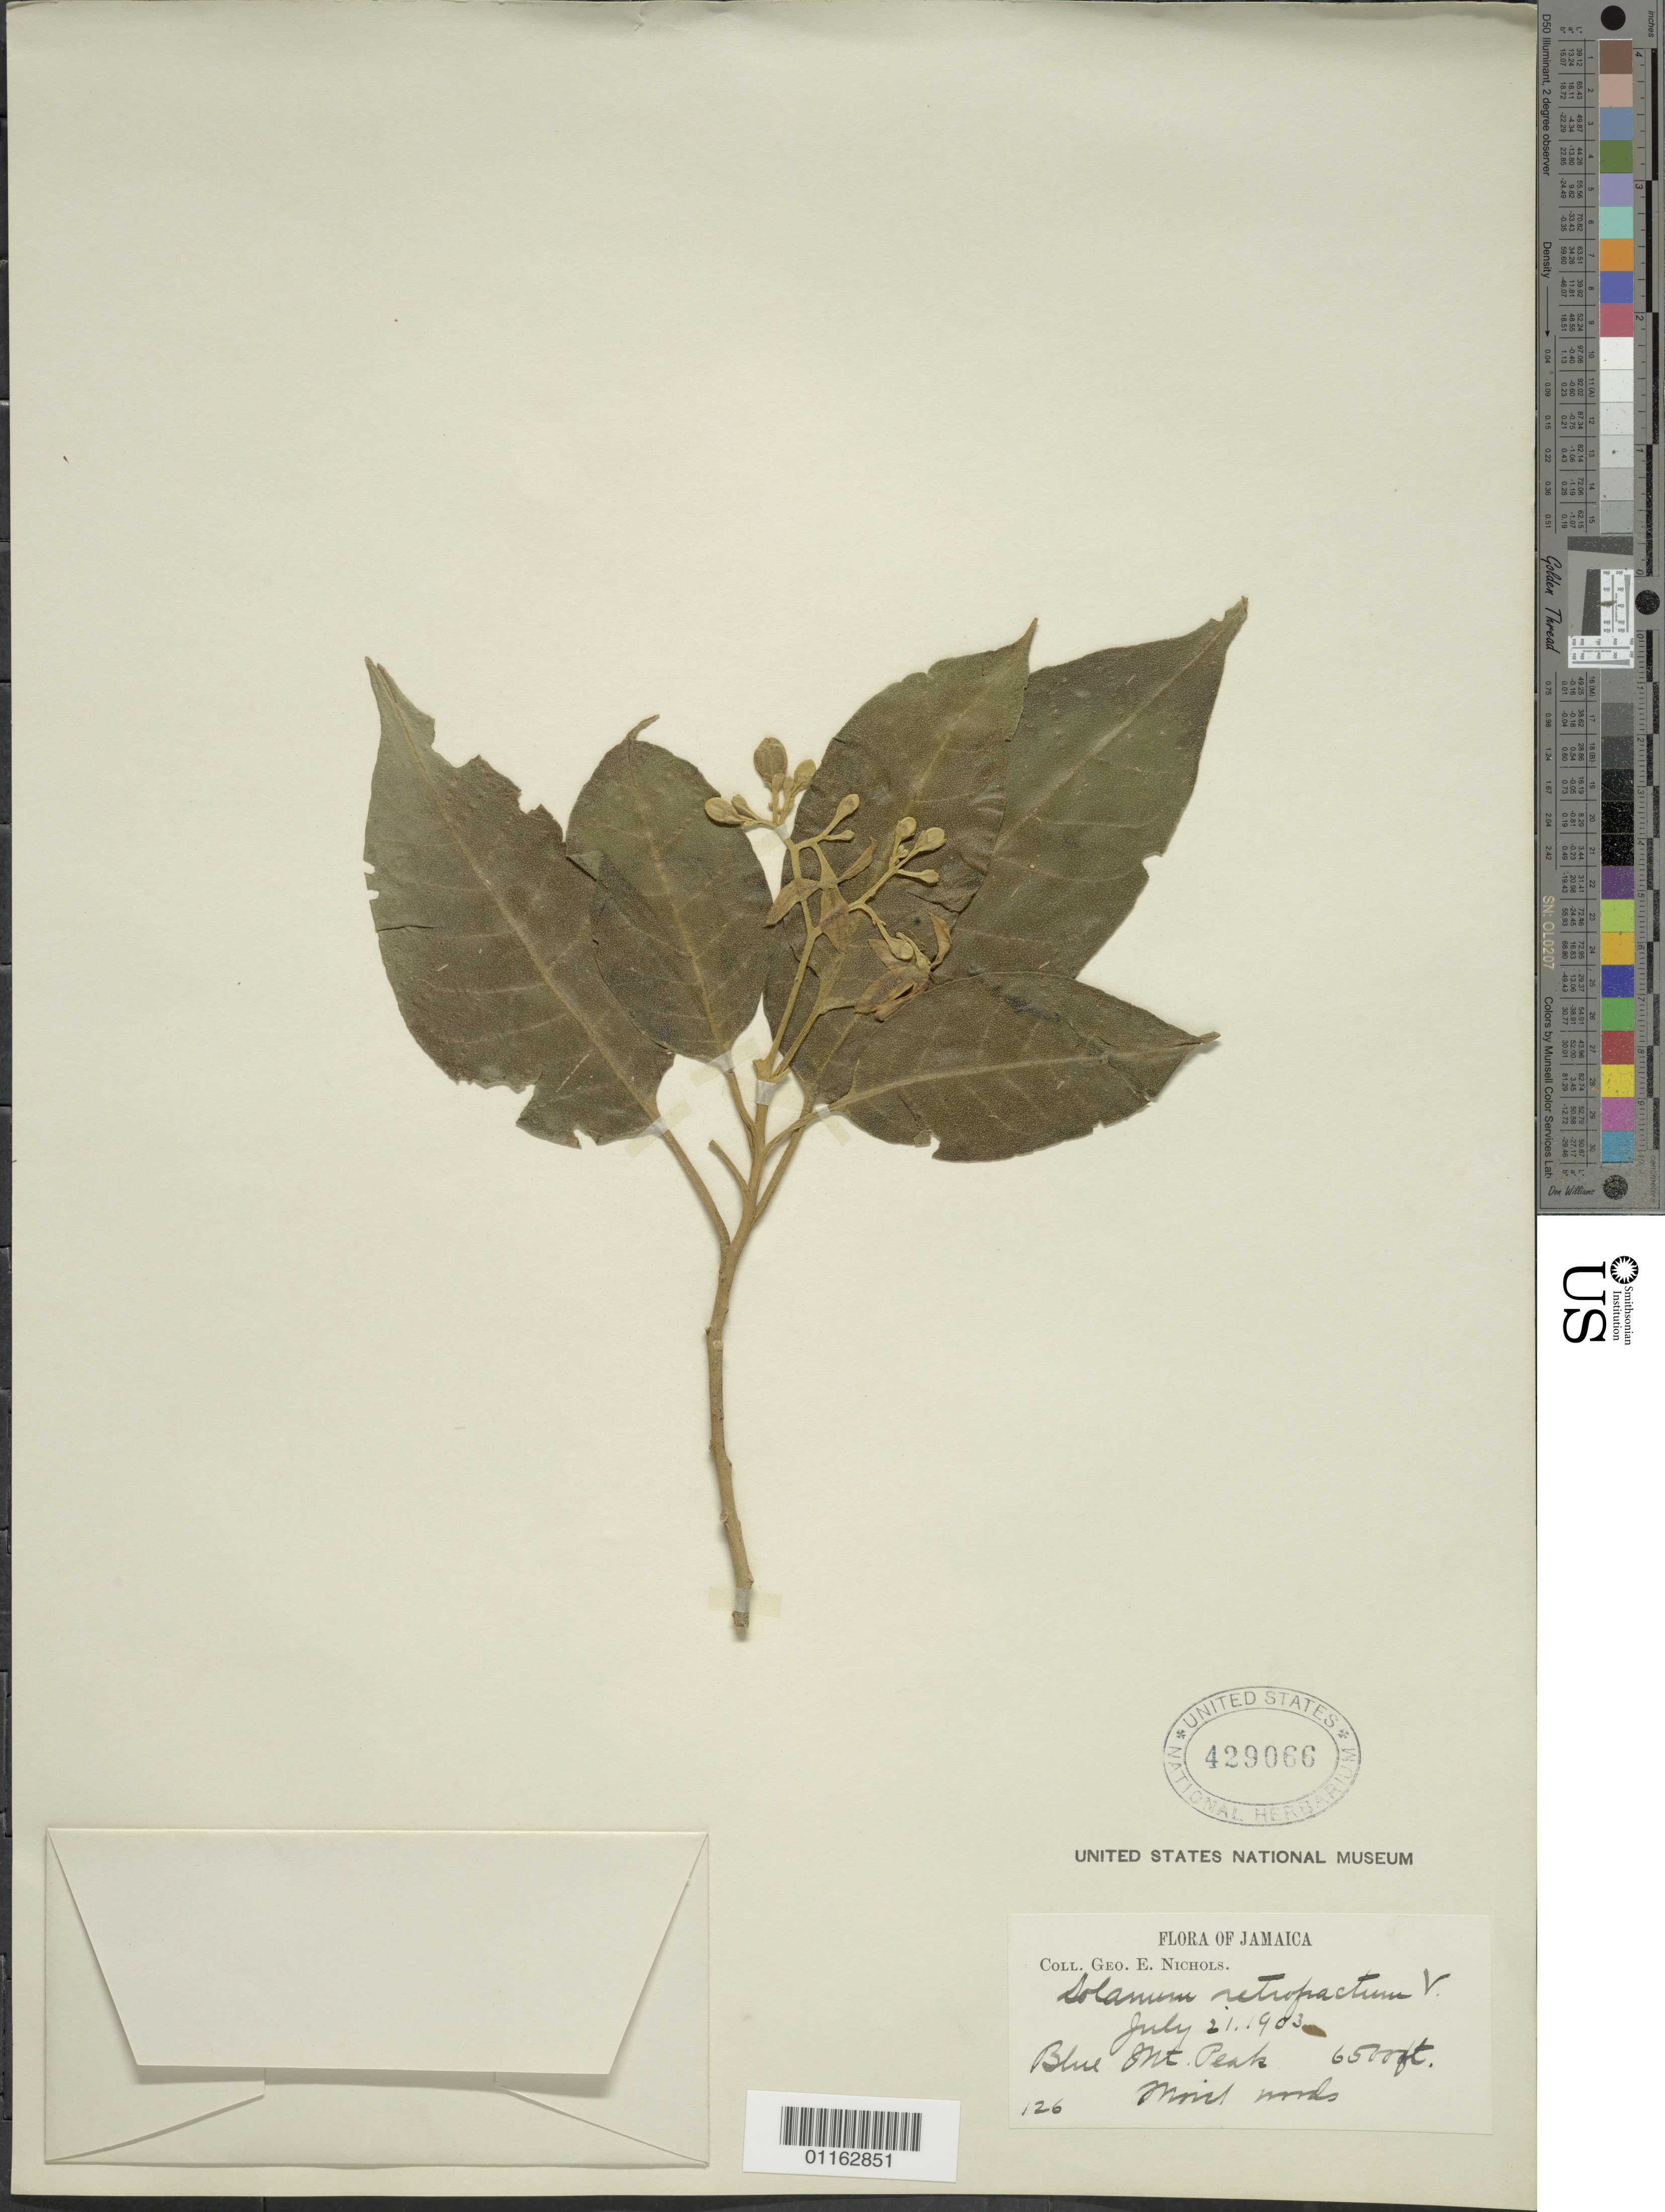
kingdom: Plantae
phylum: Tracheophyta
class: Magnoliopsida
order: Solanales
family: Solanaceae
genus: Solanum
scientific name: Solanum retrofractum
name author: Vahl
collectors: G. E. Nichols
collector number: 126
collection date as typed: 21 Jul 1903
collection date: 1903-07-21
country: Jamaica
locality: Blue Mountain Peak; Moist woods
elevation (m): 1981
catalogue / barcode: US 429066